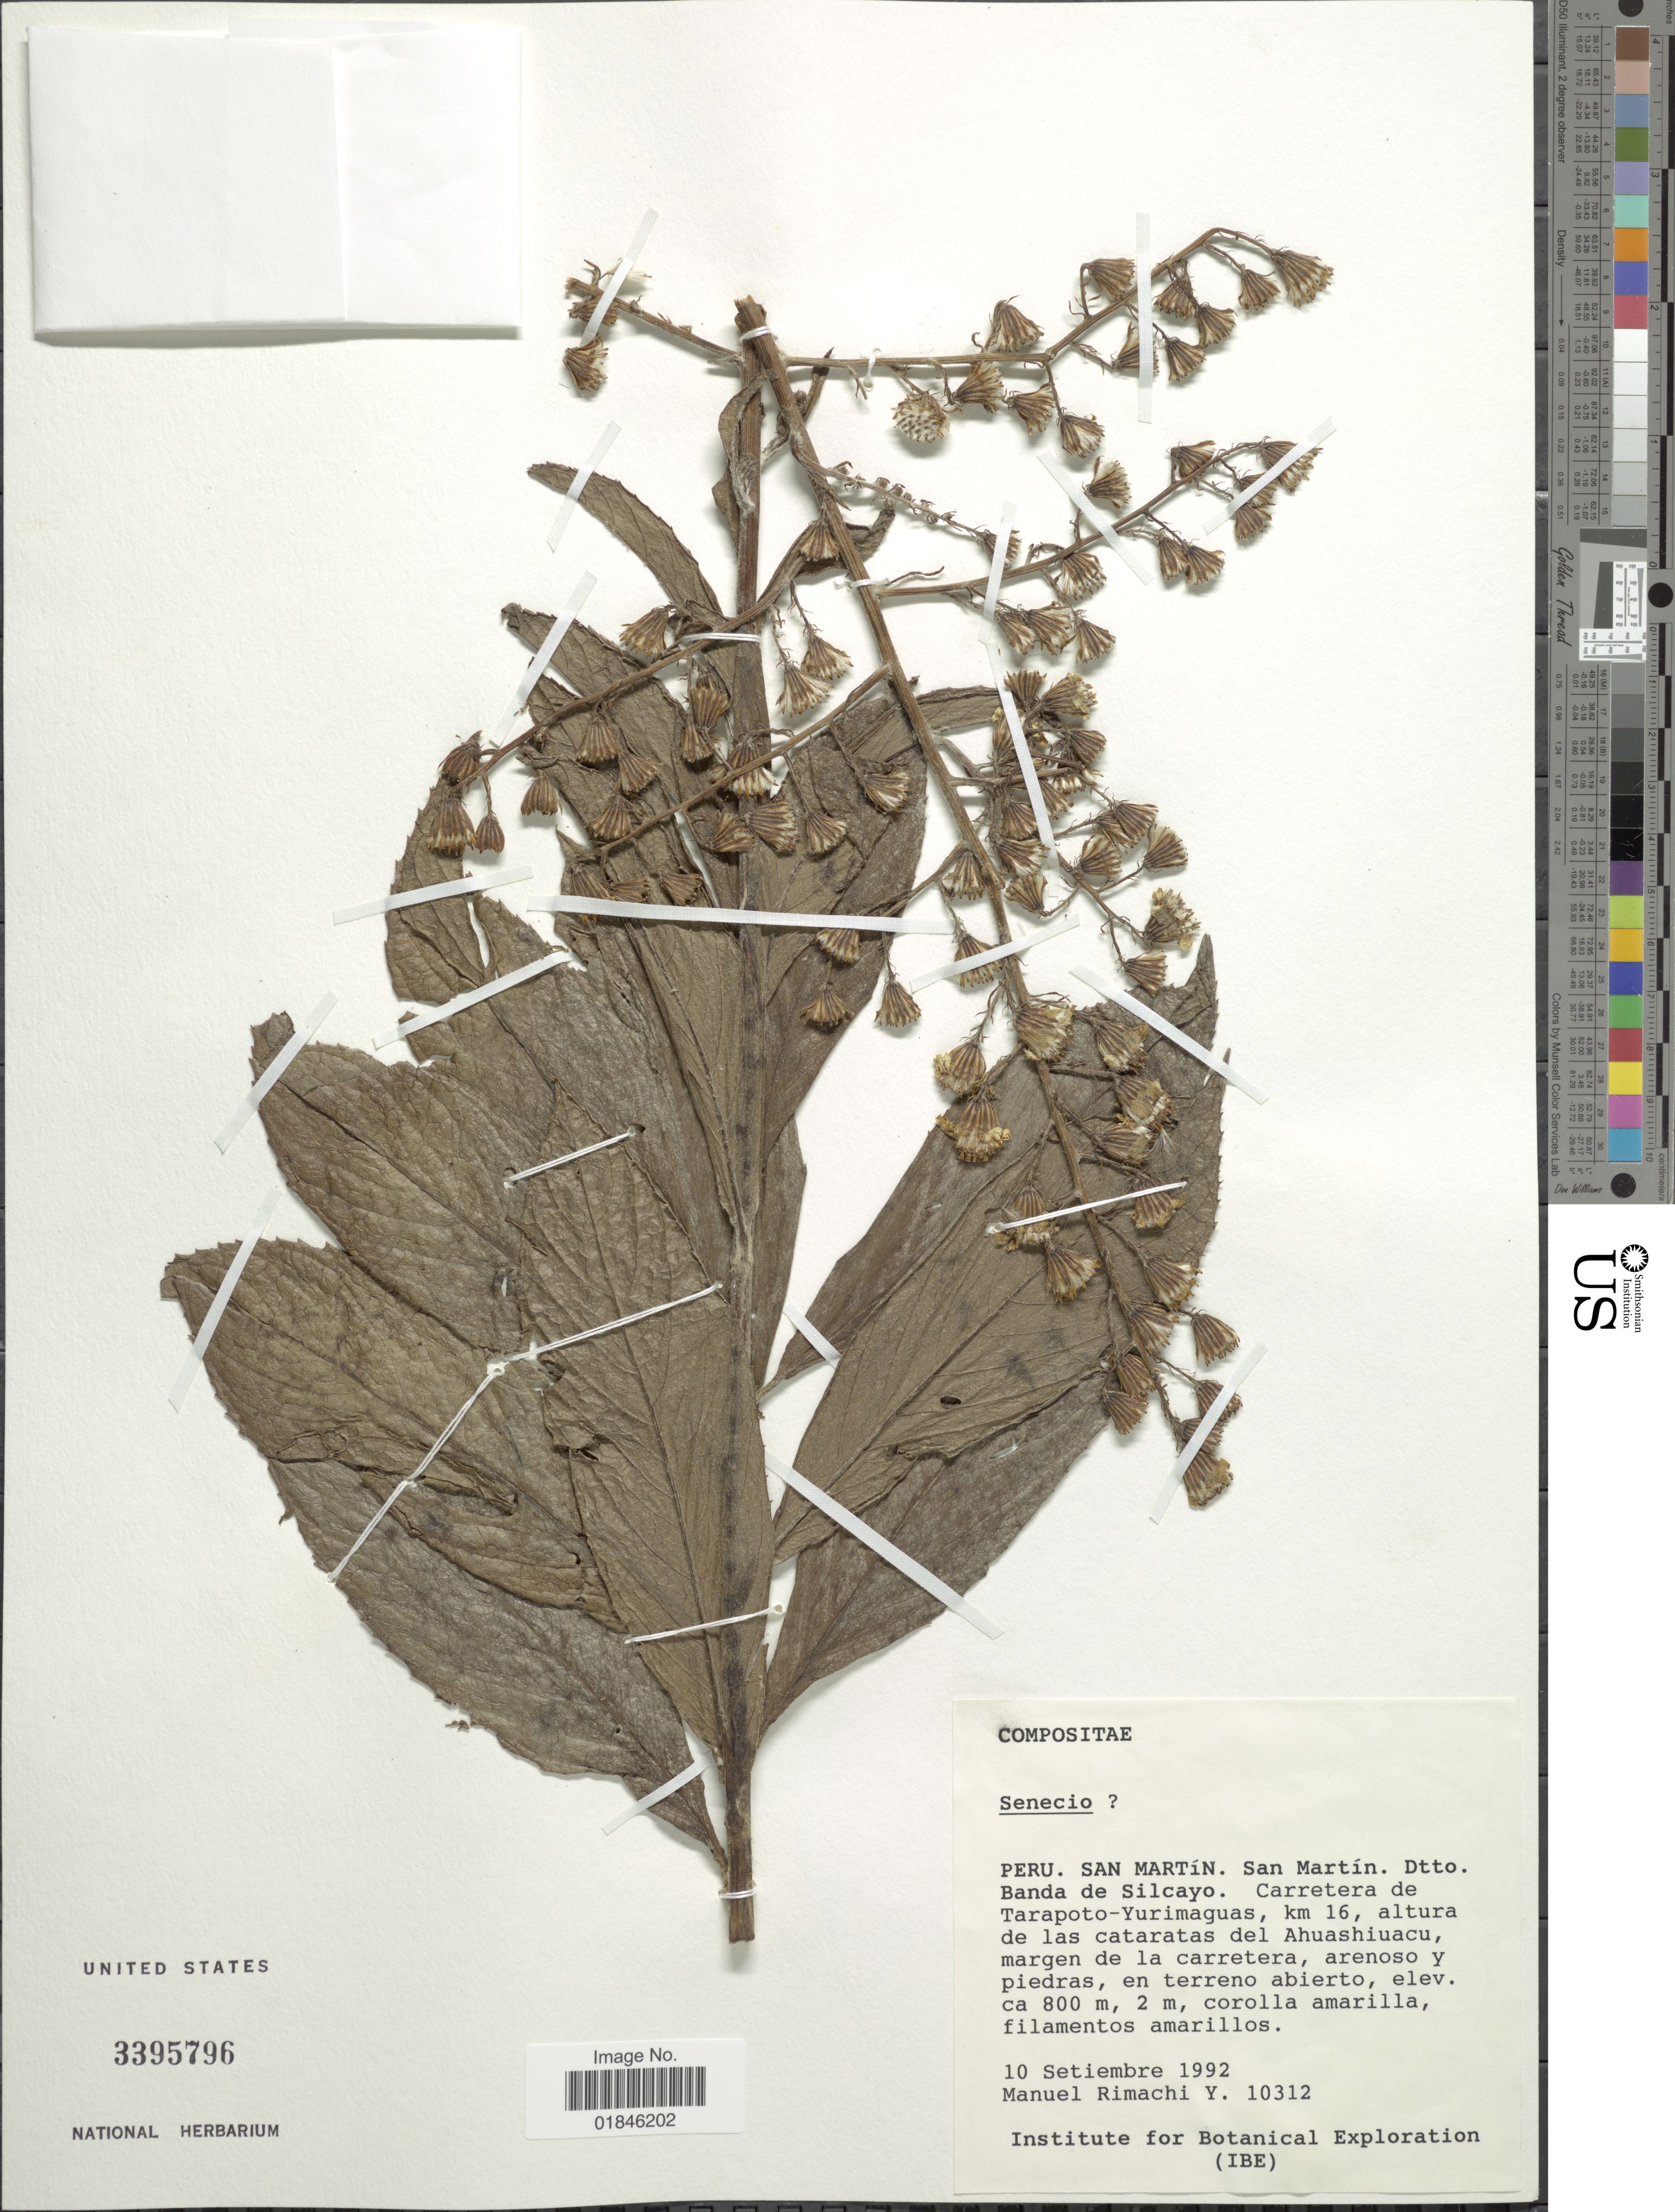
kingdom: Plantae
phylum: Tracheophyta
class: Magnoliopsida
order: Asterales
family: Asteraceae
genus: Pentacalia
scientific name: Pentacalia reflexa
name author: (Kunth) Cuatrec.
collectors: M. Rimachi Y.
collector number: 10312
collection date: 1992-09-10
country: Peru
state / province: San Martín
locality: Peru. San Martín. San Martín. Dtto. Banda de Silcayo. Carretera de Tarapoto-Yurimaguas, km 16, altura de las cataratas del Ahuashiuacu, margen de la carretera, arenoso y piedras, en terreno abierto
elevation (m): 800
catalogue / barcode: US 3395796